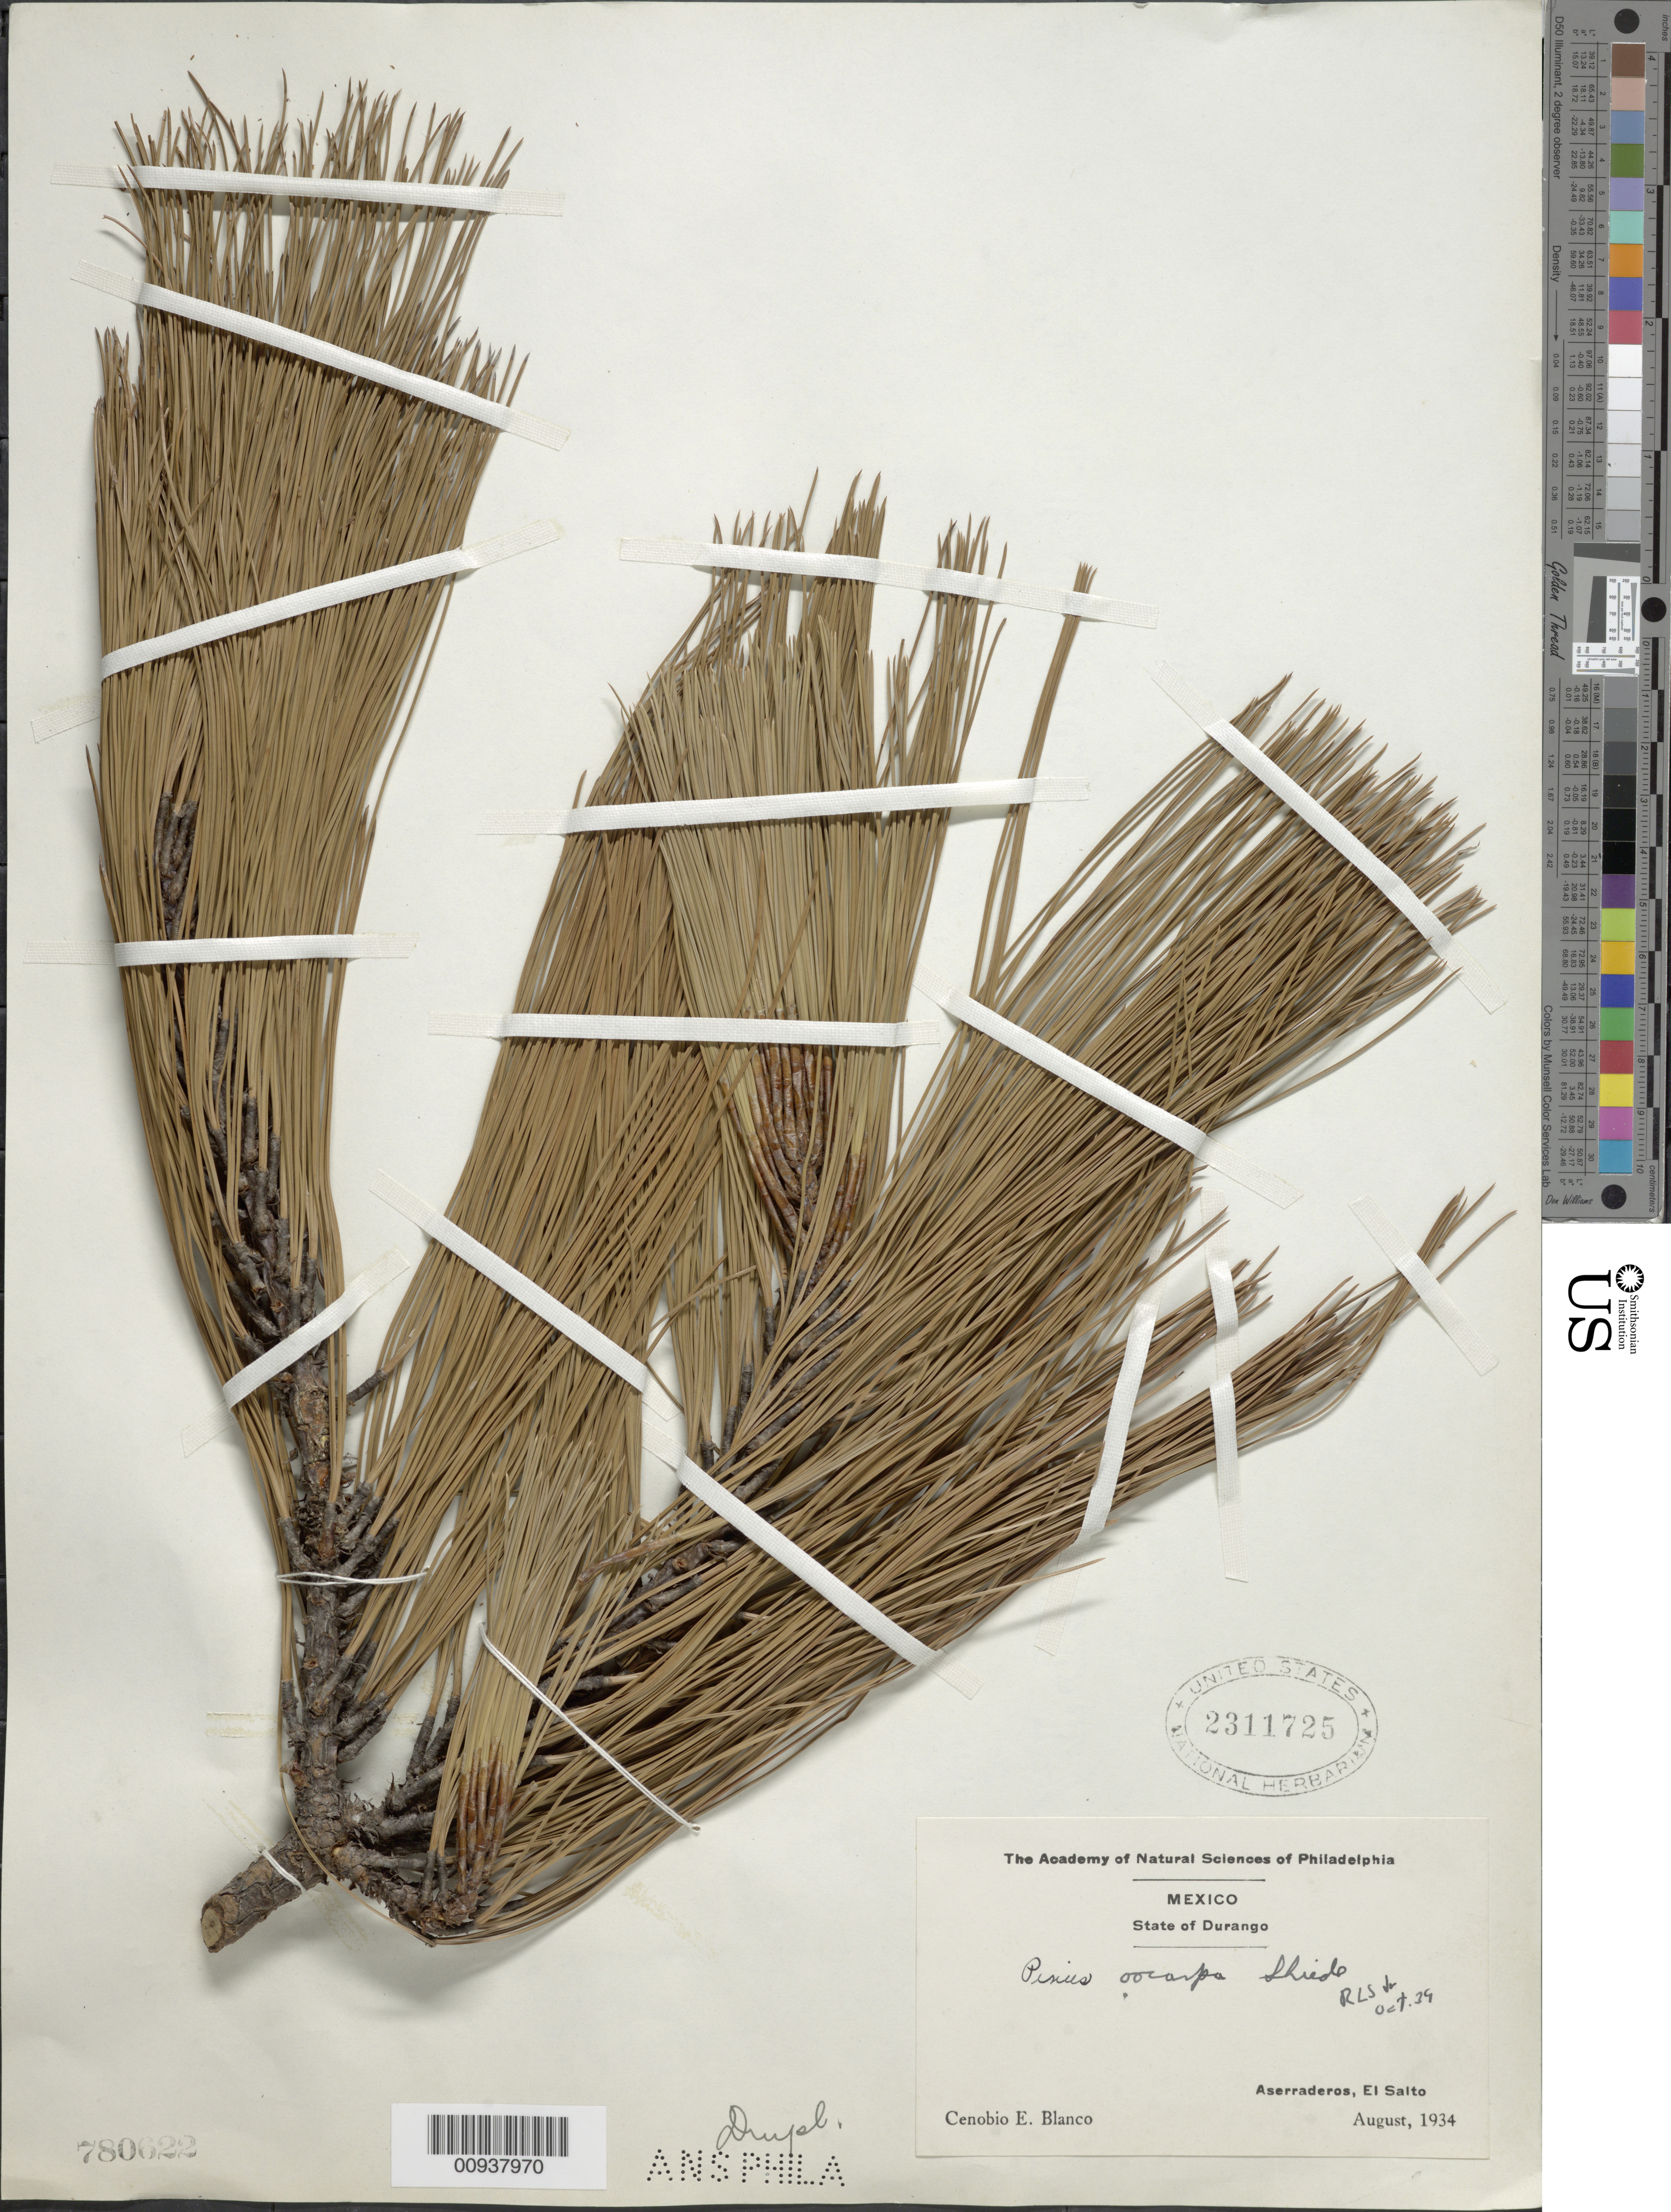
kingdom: Plantae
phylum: Tracheophyta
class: Pinopsida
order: Pinales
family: Pinaceae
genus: Pinus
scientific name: Pinus oocarpa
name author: Schiede ex Schltdl.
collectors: C. E. Blanco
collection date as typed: Aug 1934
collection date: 1934-08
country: Mexico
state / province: Durango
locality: Aserraderos, El Salto.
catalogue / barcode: US 2311725